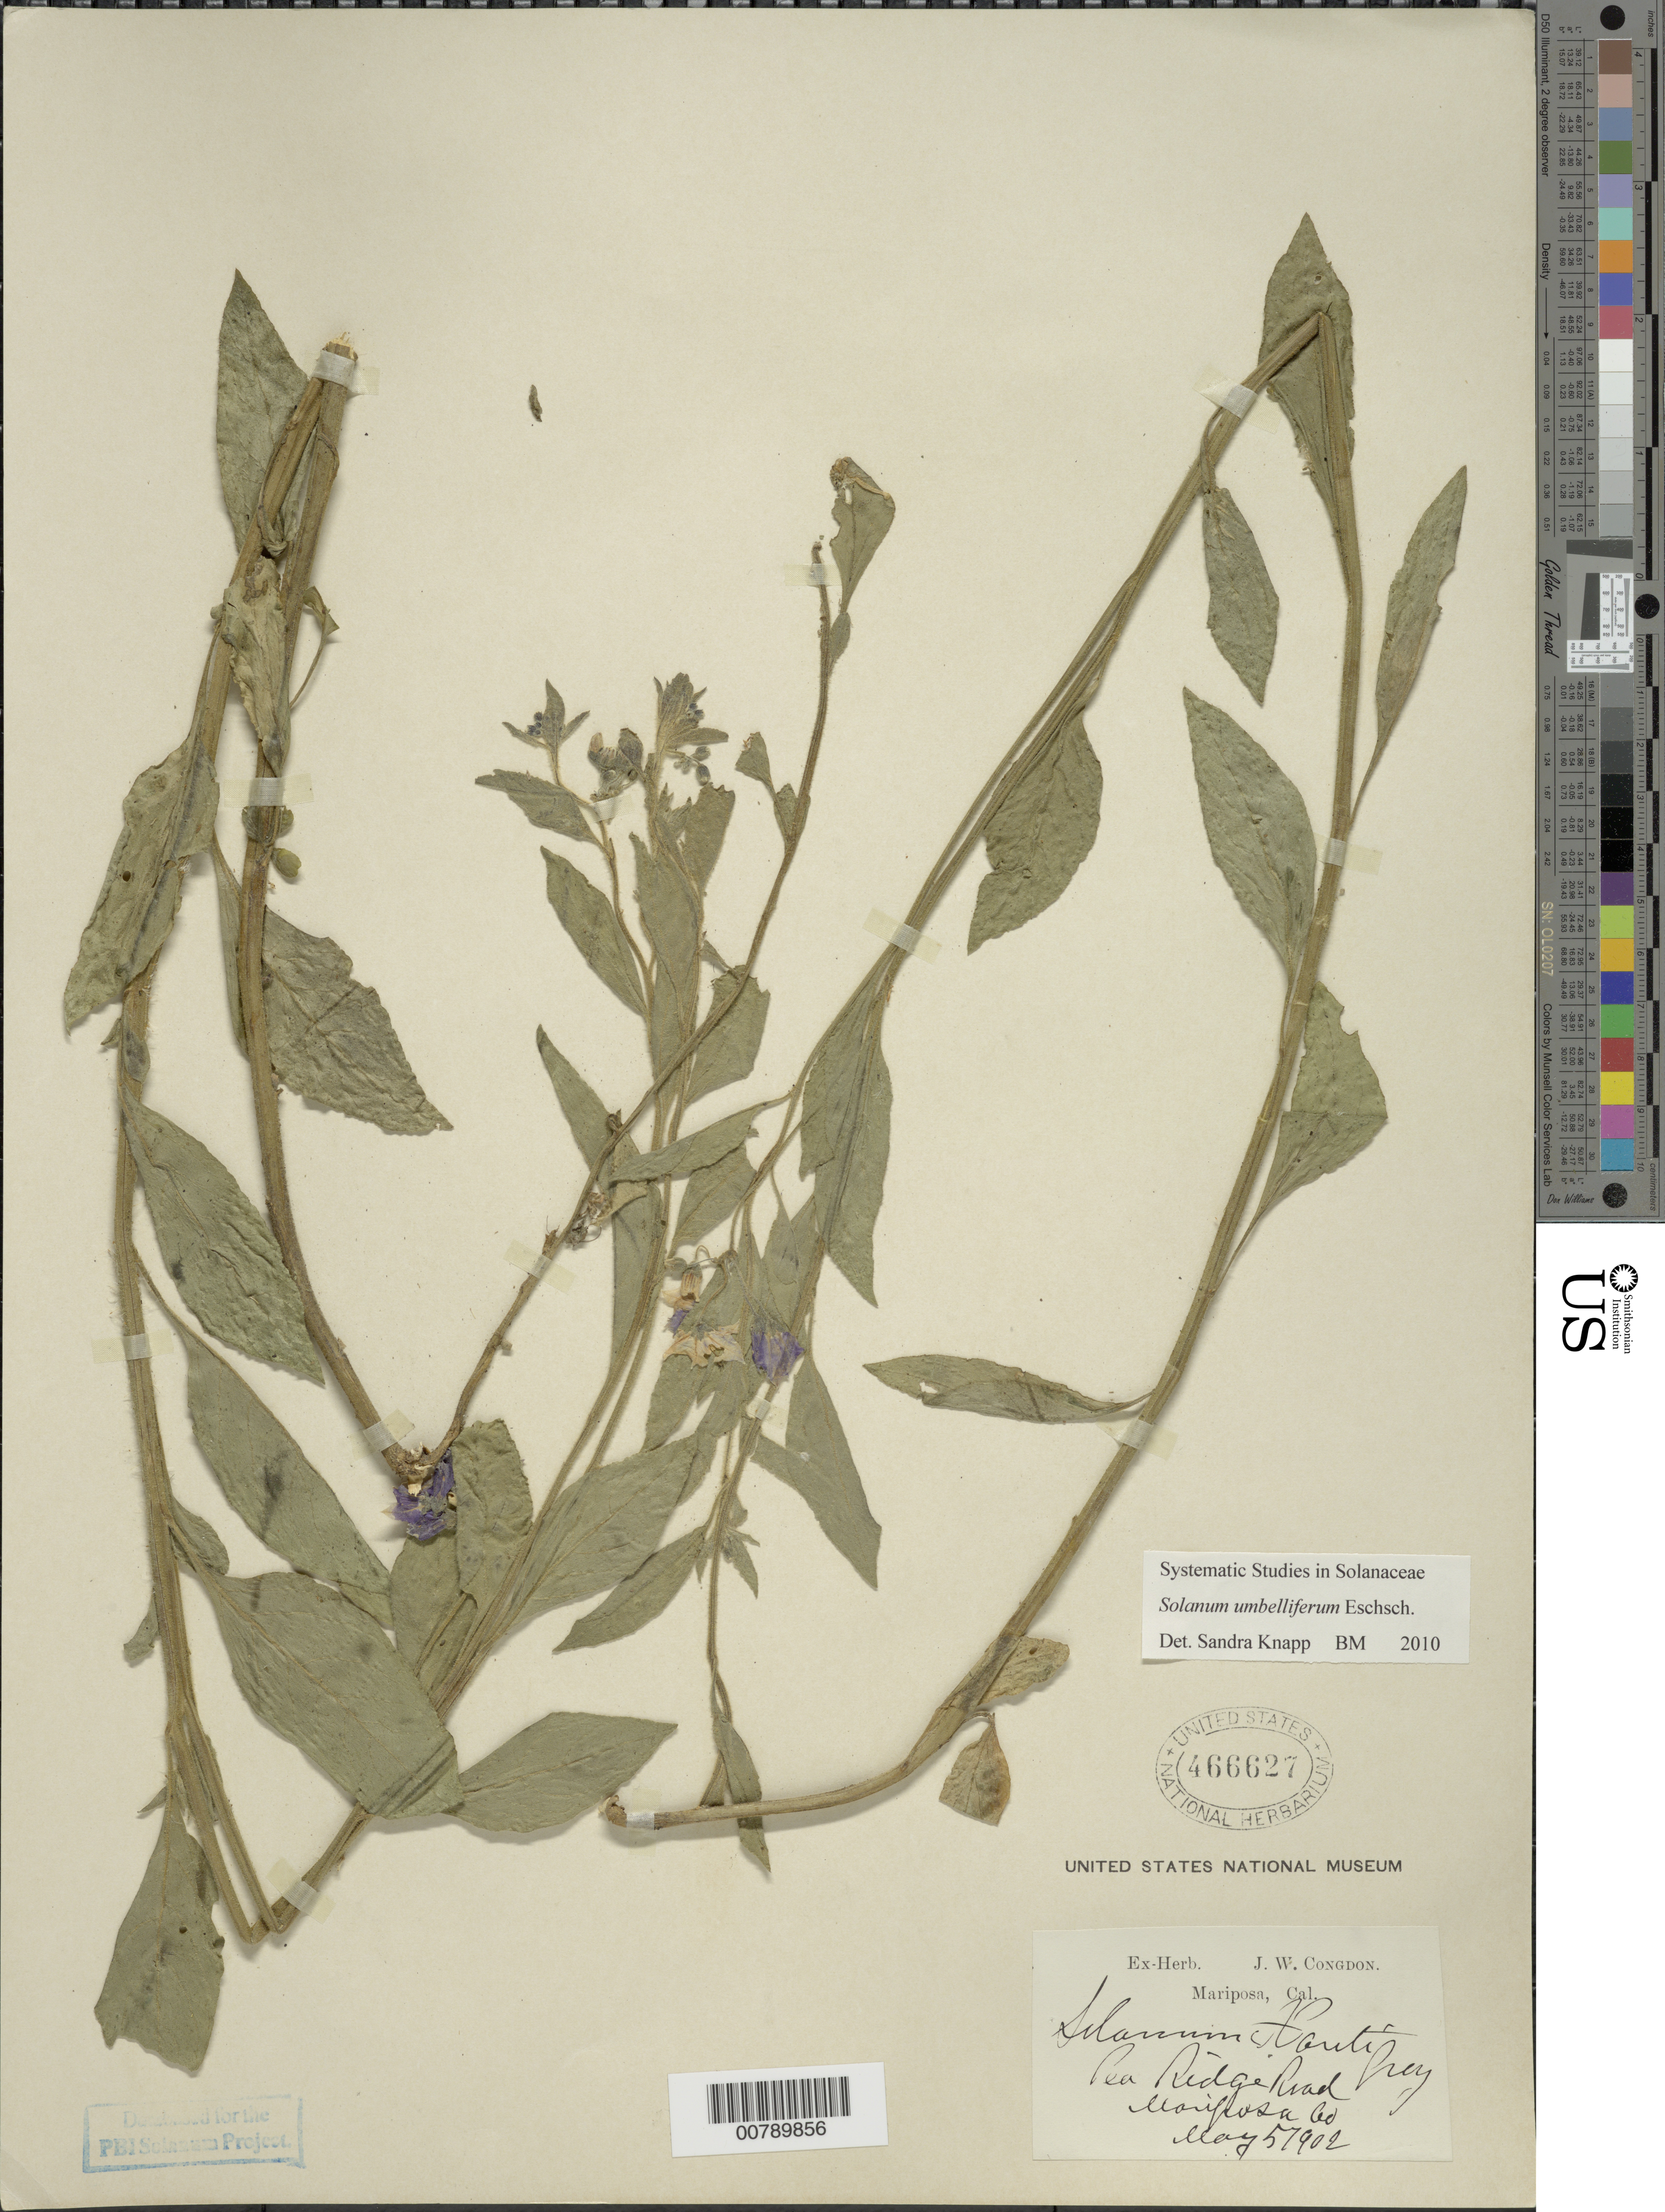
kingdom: Plantae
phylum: Tracheophyta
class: Magnoliopsida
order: Solanales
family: Solanaceae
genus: Solanum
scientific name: Solanum wallacei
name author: (A. Gray) Parish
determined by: Knapp, S. D.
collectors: J. W. Congdon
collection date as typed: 5 May 1902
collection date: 1902-05-05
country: United States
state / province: California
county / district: Mariposa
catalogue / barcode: US 466627